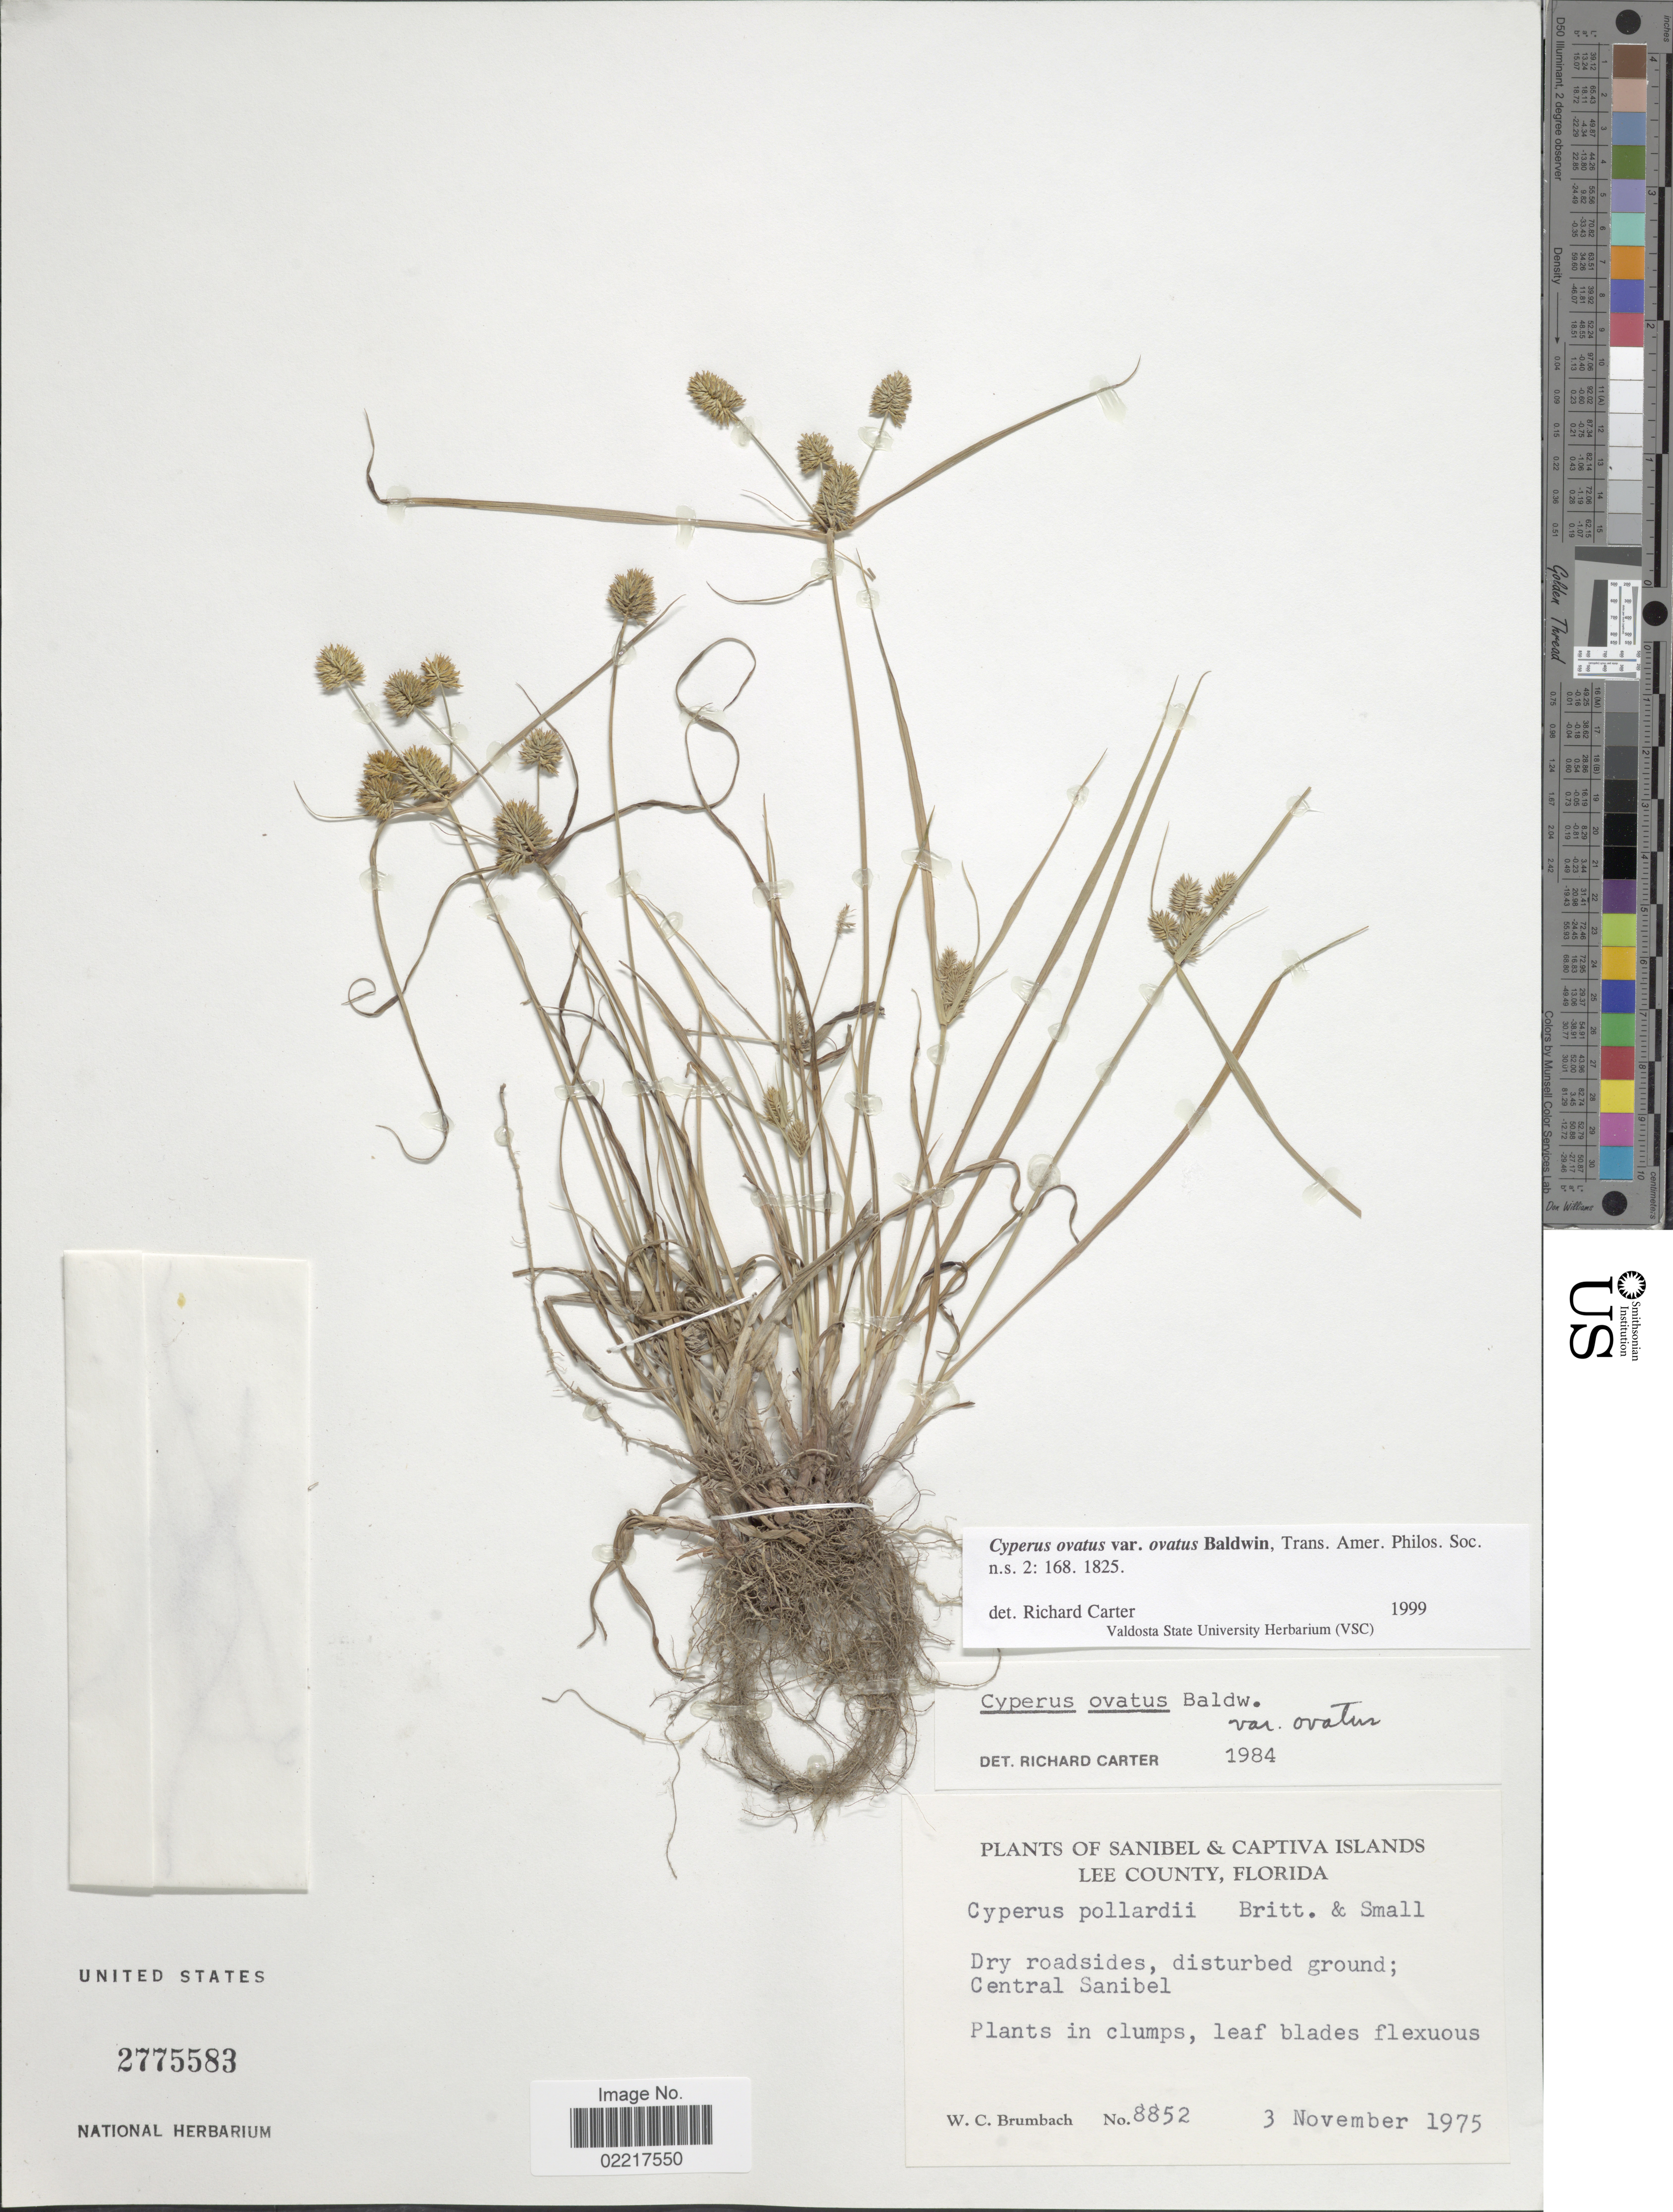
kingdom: Plantae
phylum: Tracheophyta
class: Liliopsida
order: Poales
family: Cyperaceae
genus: Cyperus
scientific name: Cyperus ovatus var. ovatus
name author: Baldwin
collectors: W. C. Brumbach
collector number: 8852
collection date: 1975-11-03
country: United States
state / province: Florida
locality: Sanibel & Captiva Islands, Lee County, Dry roadsides, disturbed ground; Central Sanibel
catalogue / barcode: US 2775583